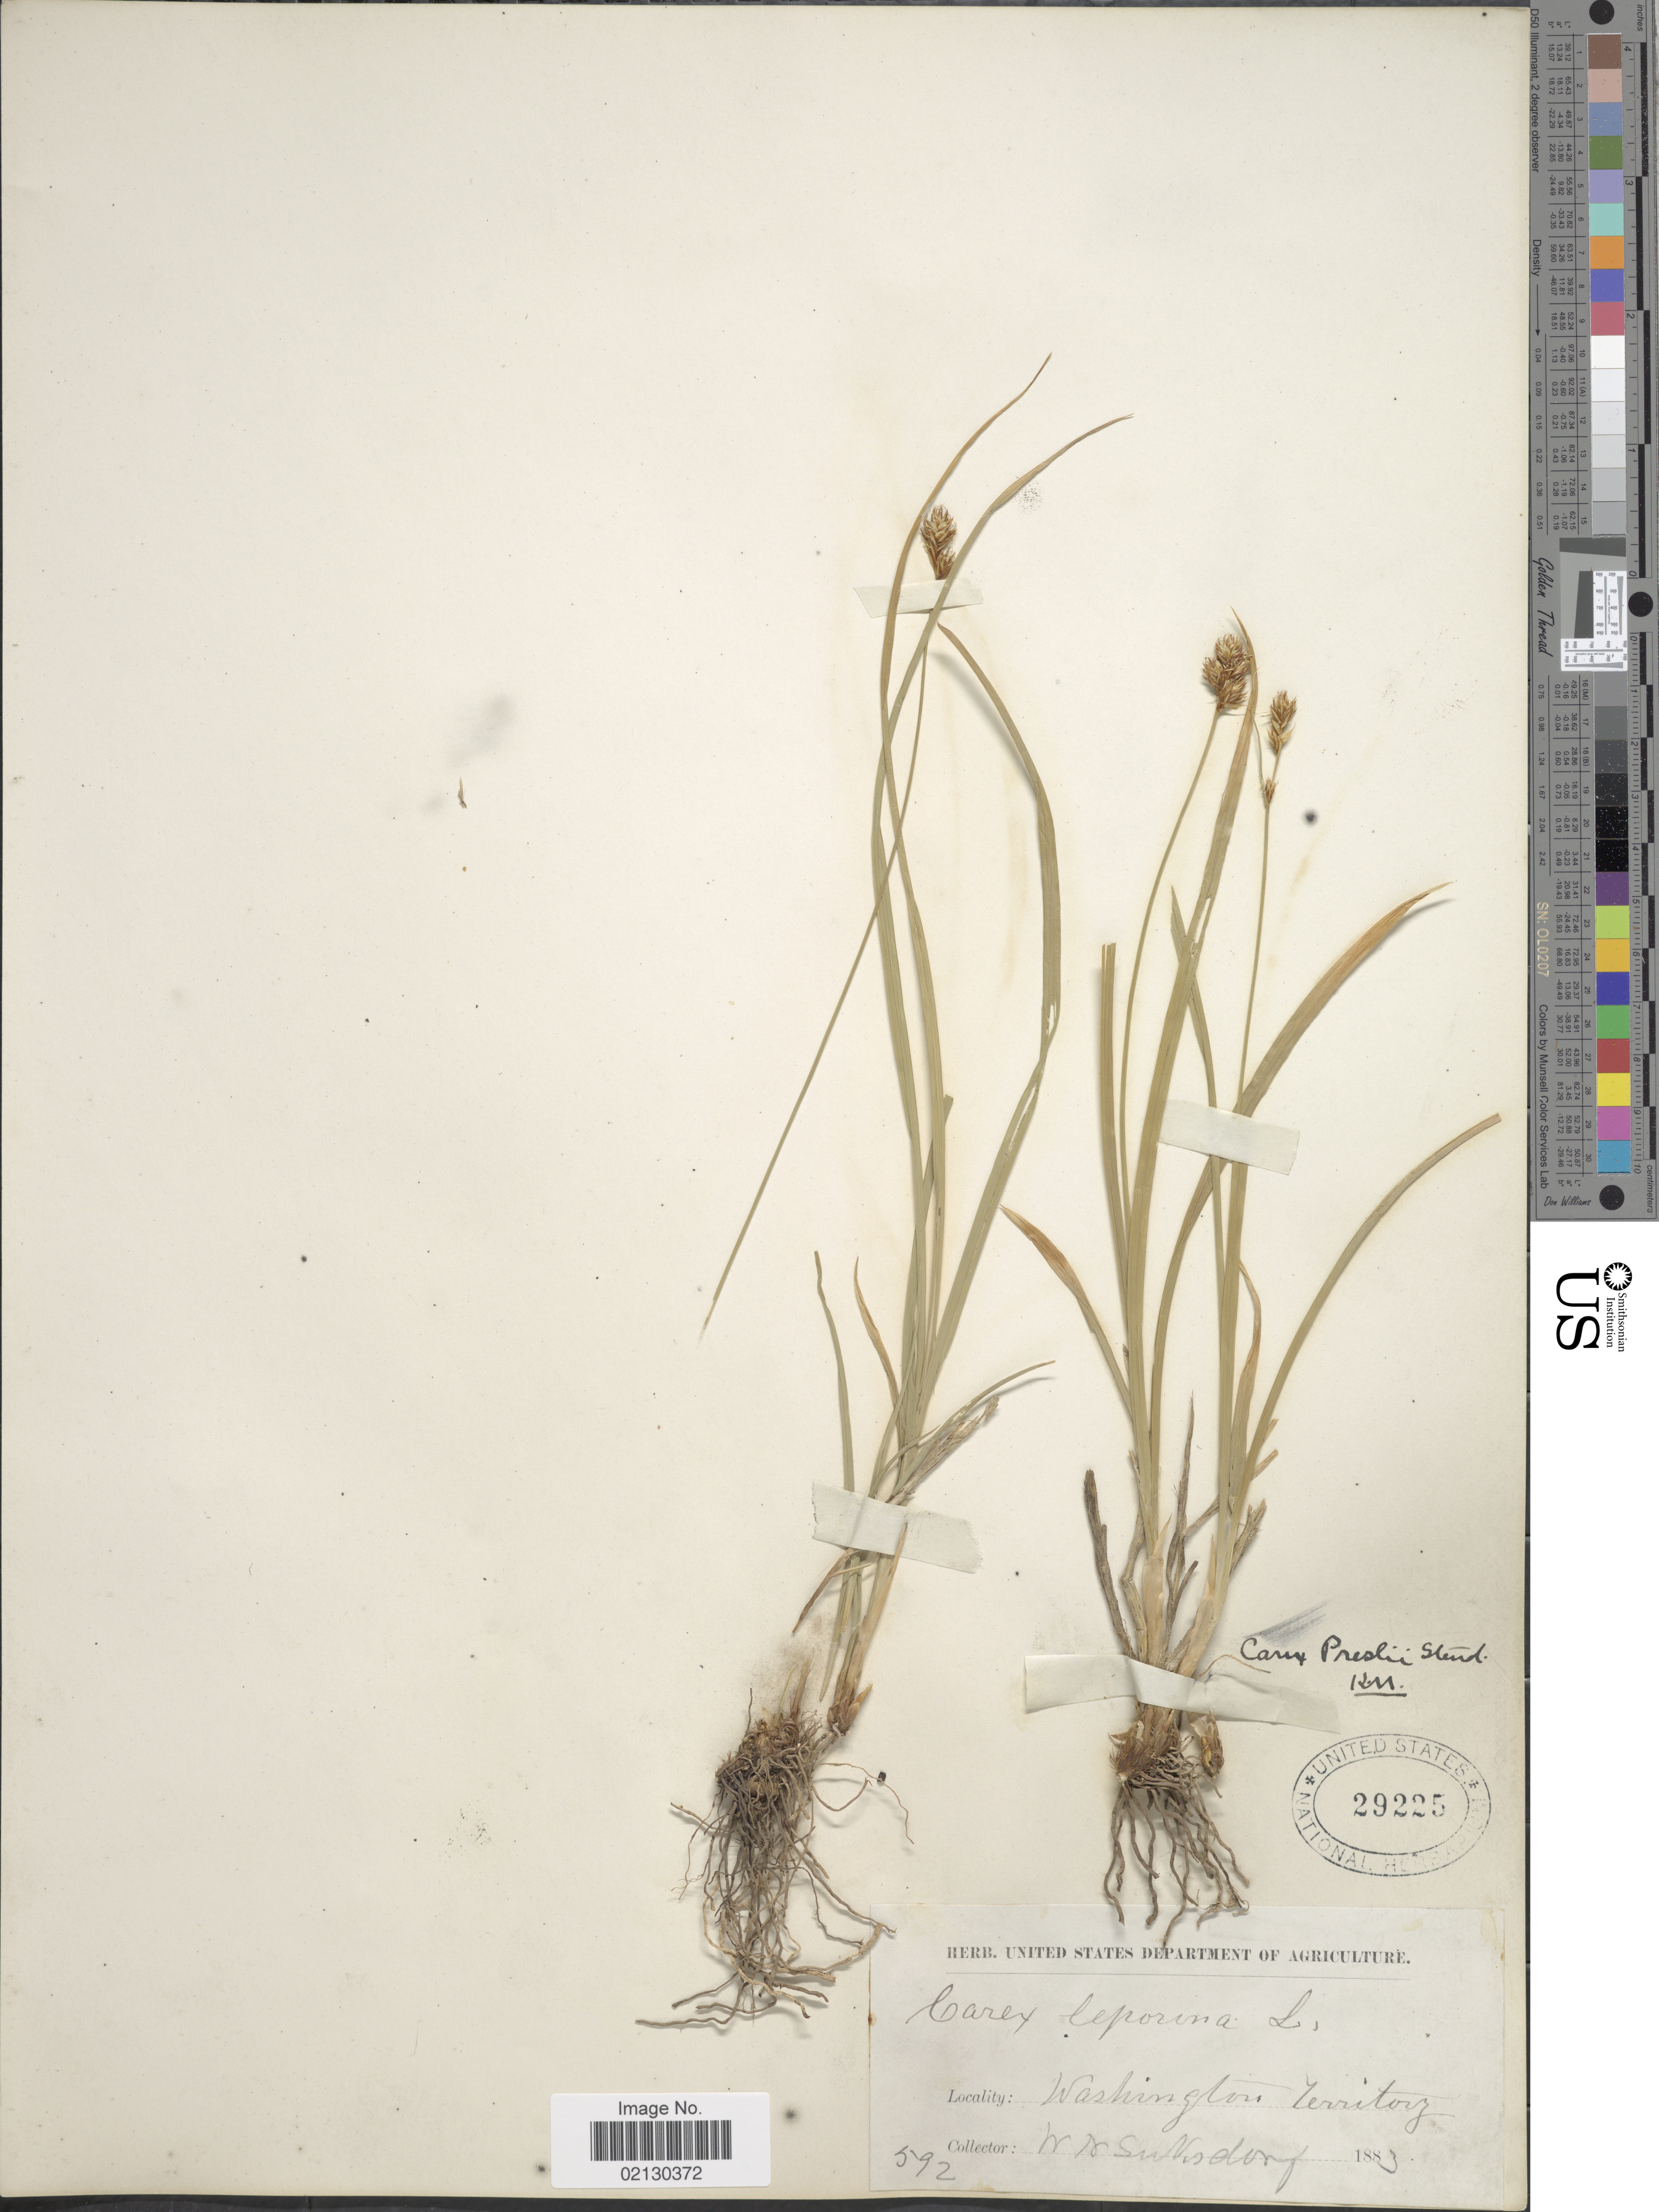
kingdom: Plantae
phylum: Tracheophyta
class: Liliopsida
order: Poales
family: Cyperaceae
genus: Carex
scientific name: Carex preslii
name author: Steud.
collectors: W. N. Suksdorf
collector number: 592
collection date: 1883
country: United States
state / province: Washington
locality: Washington Territory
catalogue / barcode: US 29225